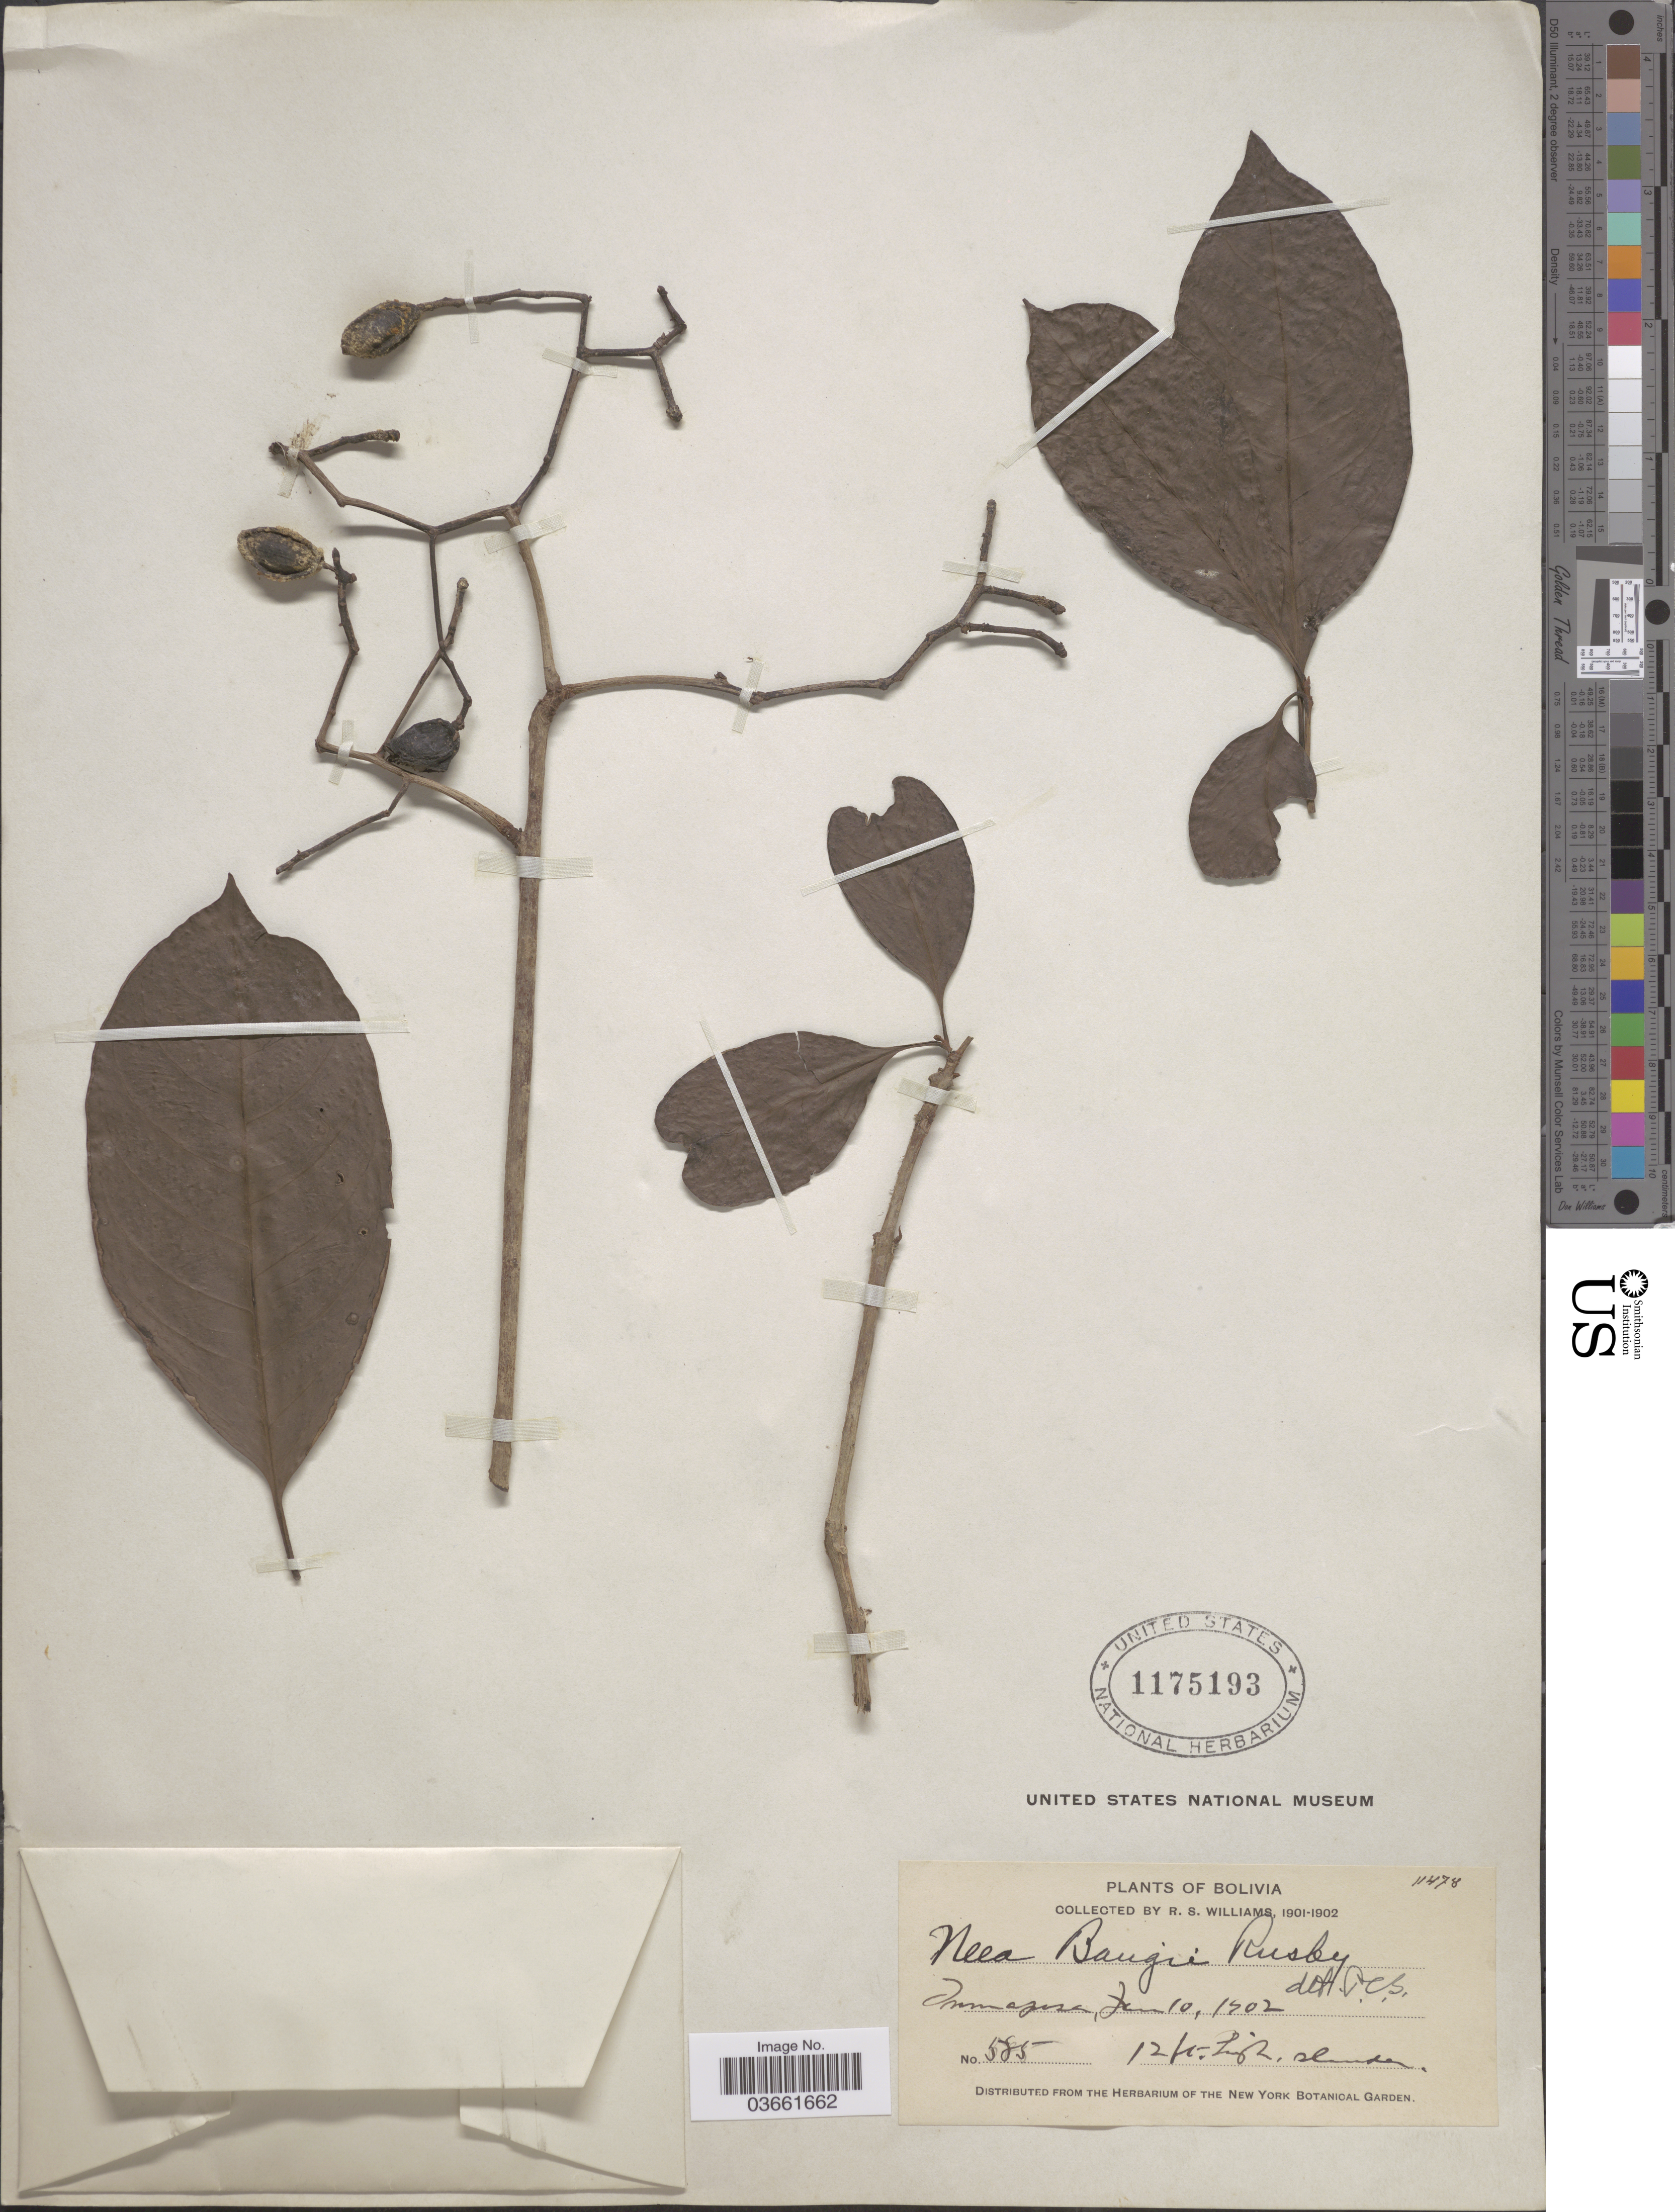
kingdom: Plantae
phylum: Tracheophyta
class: Magnoliopsida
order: Caryophyllales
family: Nyctaginaceae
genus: Neea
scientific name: Neea bangii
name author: Rusby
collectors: R. S. Williams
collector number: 585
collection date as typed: Jan. 10, 1902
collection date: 1902-01-10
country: Bolivia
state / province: La Paz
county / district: Iturralde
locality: Tumupasa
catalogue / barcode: US 1175193